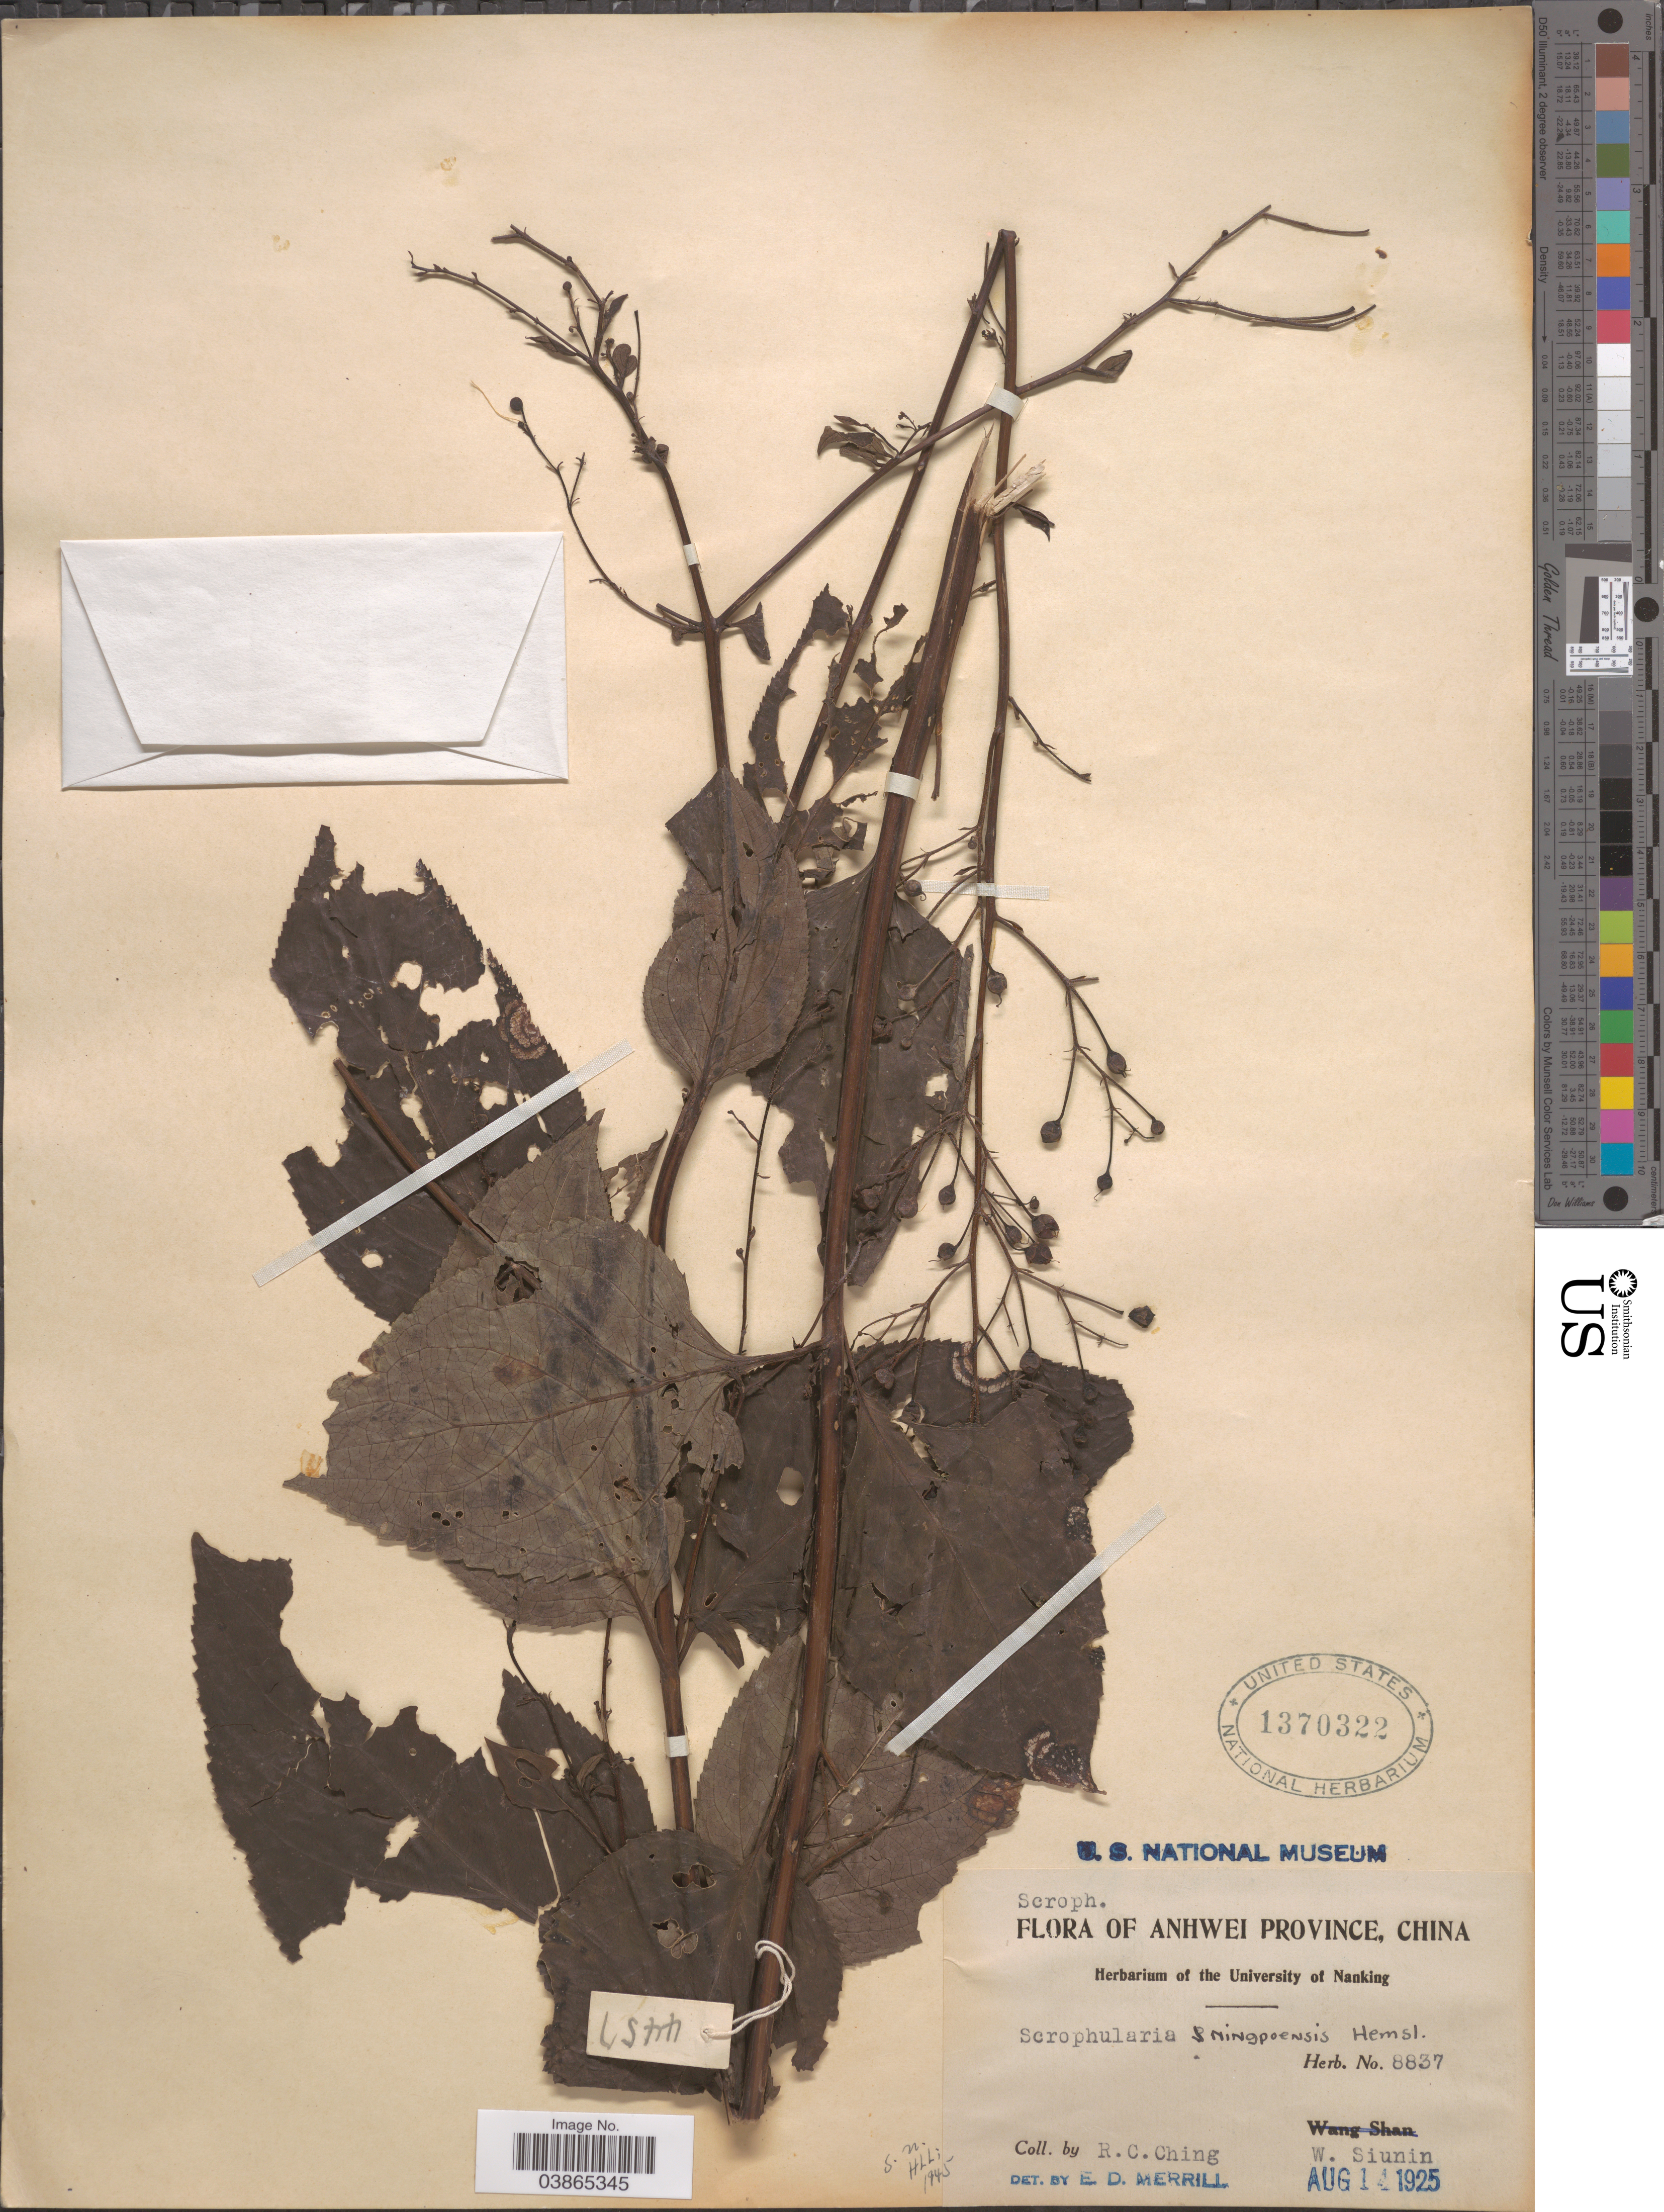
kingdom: Plantae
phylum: Tracheophyta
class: Magnoliopsida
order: Lamiales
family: Scrophulariaceae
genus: Scrophularia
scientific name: Scrophularia ningpoensis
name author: Hemsl.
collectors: R. C. Ching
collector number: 8837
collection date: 1925-08-14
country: China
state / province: Anhui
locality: Anhwei Province. W. Siunin.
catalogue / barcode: US 1370322